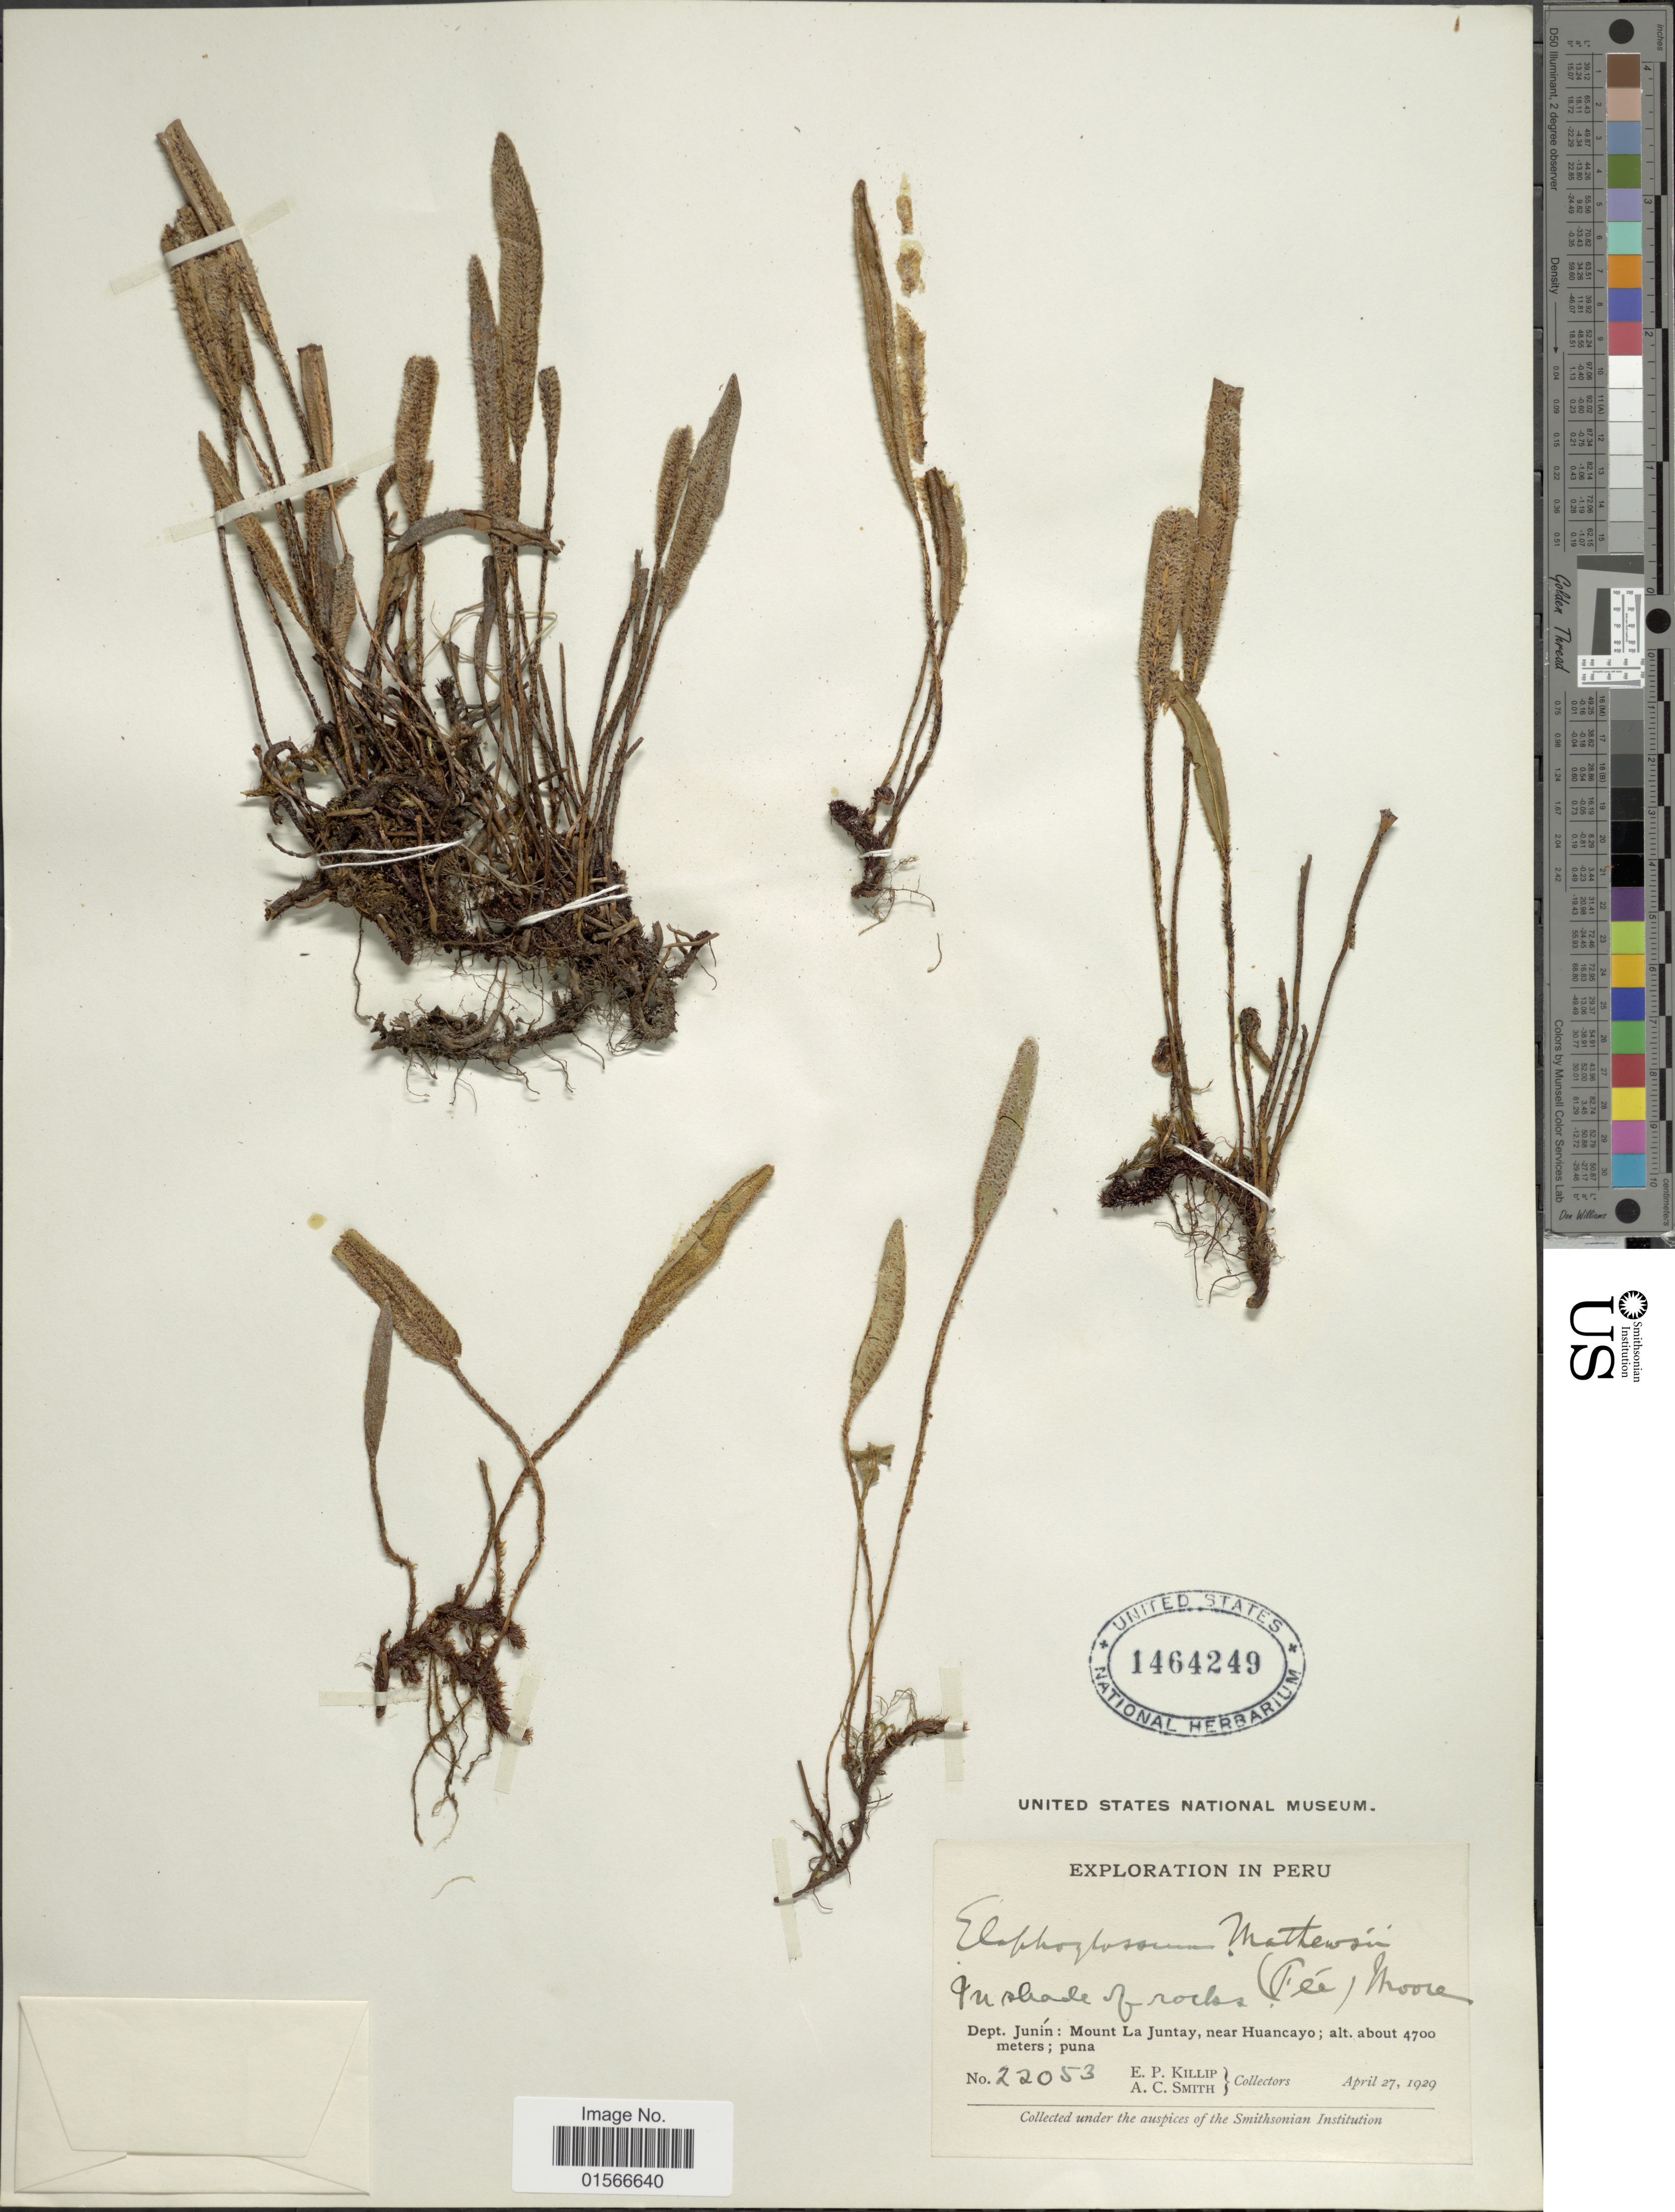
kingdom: Plantae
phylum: Tracheophyta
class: Polypodiopsida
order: Polypodiales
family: Dryopteridaceae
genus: Elaphoglossum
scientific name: Elaphoglossum hartwegii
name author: (Fée) T. Moore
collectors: E. P. Killip & A. C. Smith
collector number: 22053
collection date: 1929-04-27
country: Peru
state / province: Junín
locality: Dept. Junín: Mount La JUntay, near Huancayo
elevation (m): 4700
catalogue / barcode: US 1464249